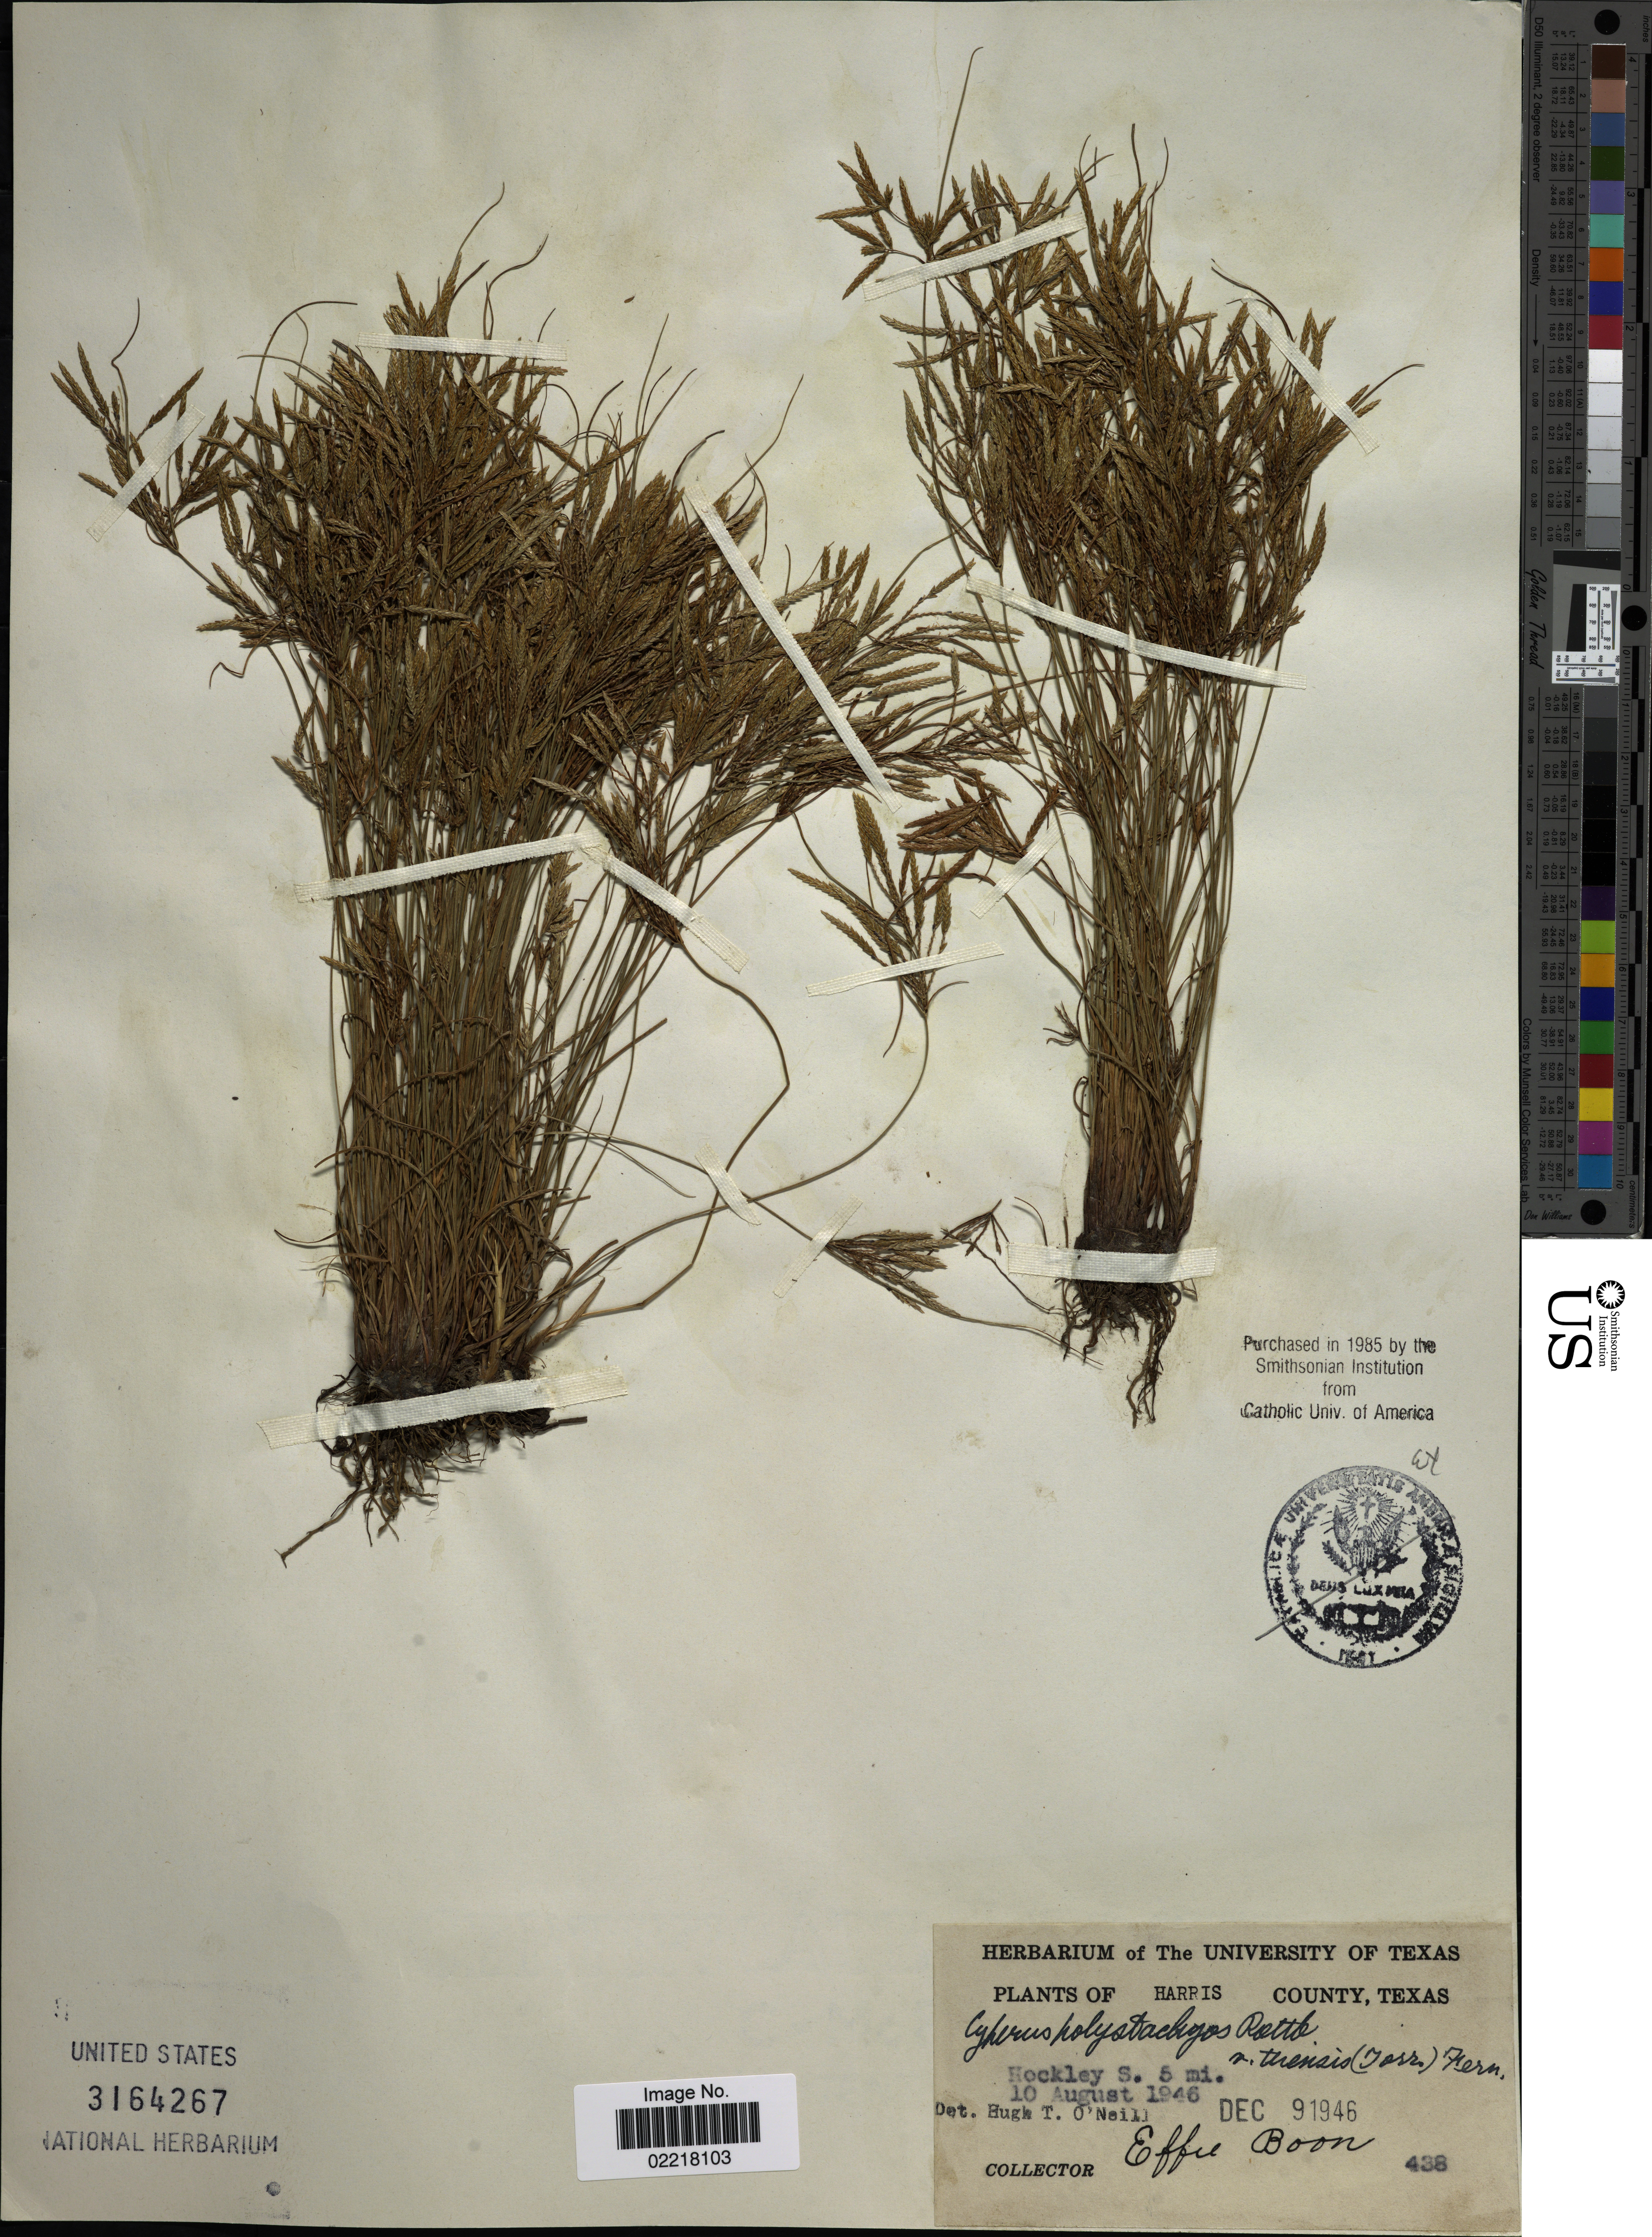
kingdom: Plantae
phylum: Tracheophyta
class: Liliopsida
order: Poales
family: Cyperaceae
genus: Cyperus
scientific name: Cyperus polystachyos var. texensis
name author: (Torr.) Fernald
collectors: E. Boon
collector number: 438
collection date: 1946-08-10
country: United States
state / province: Texas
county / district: Harris County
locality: Hockley S. 5 mi.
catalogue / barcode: US 3164267